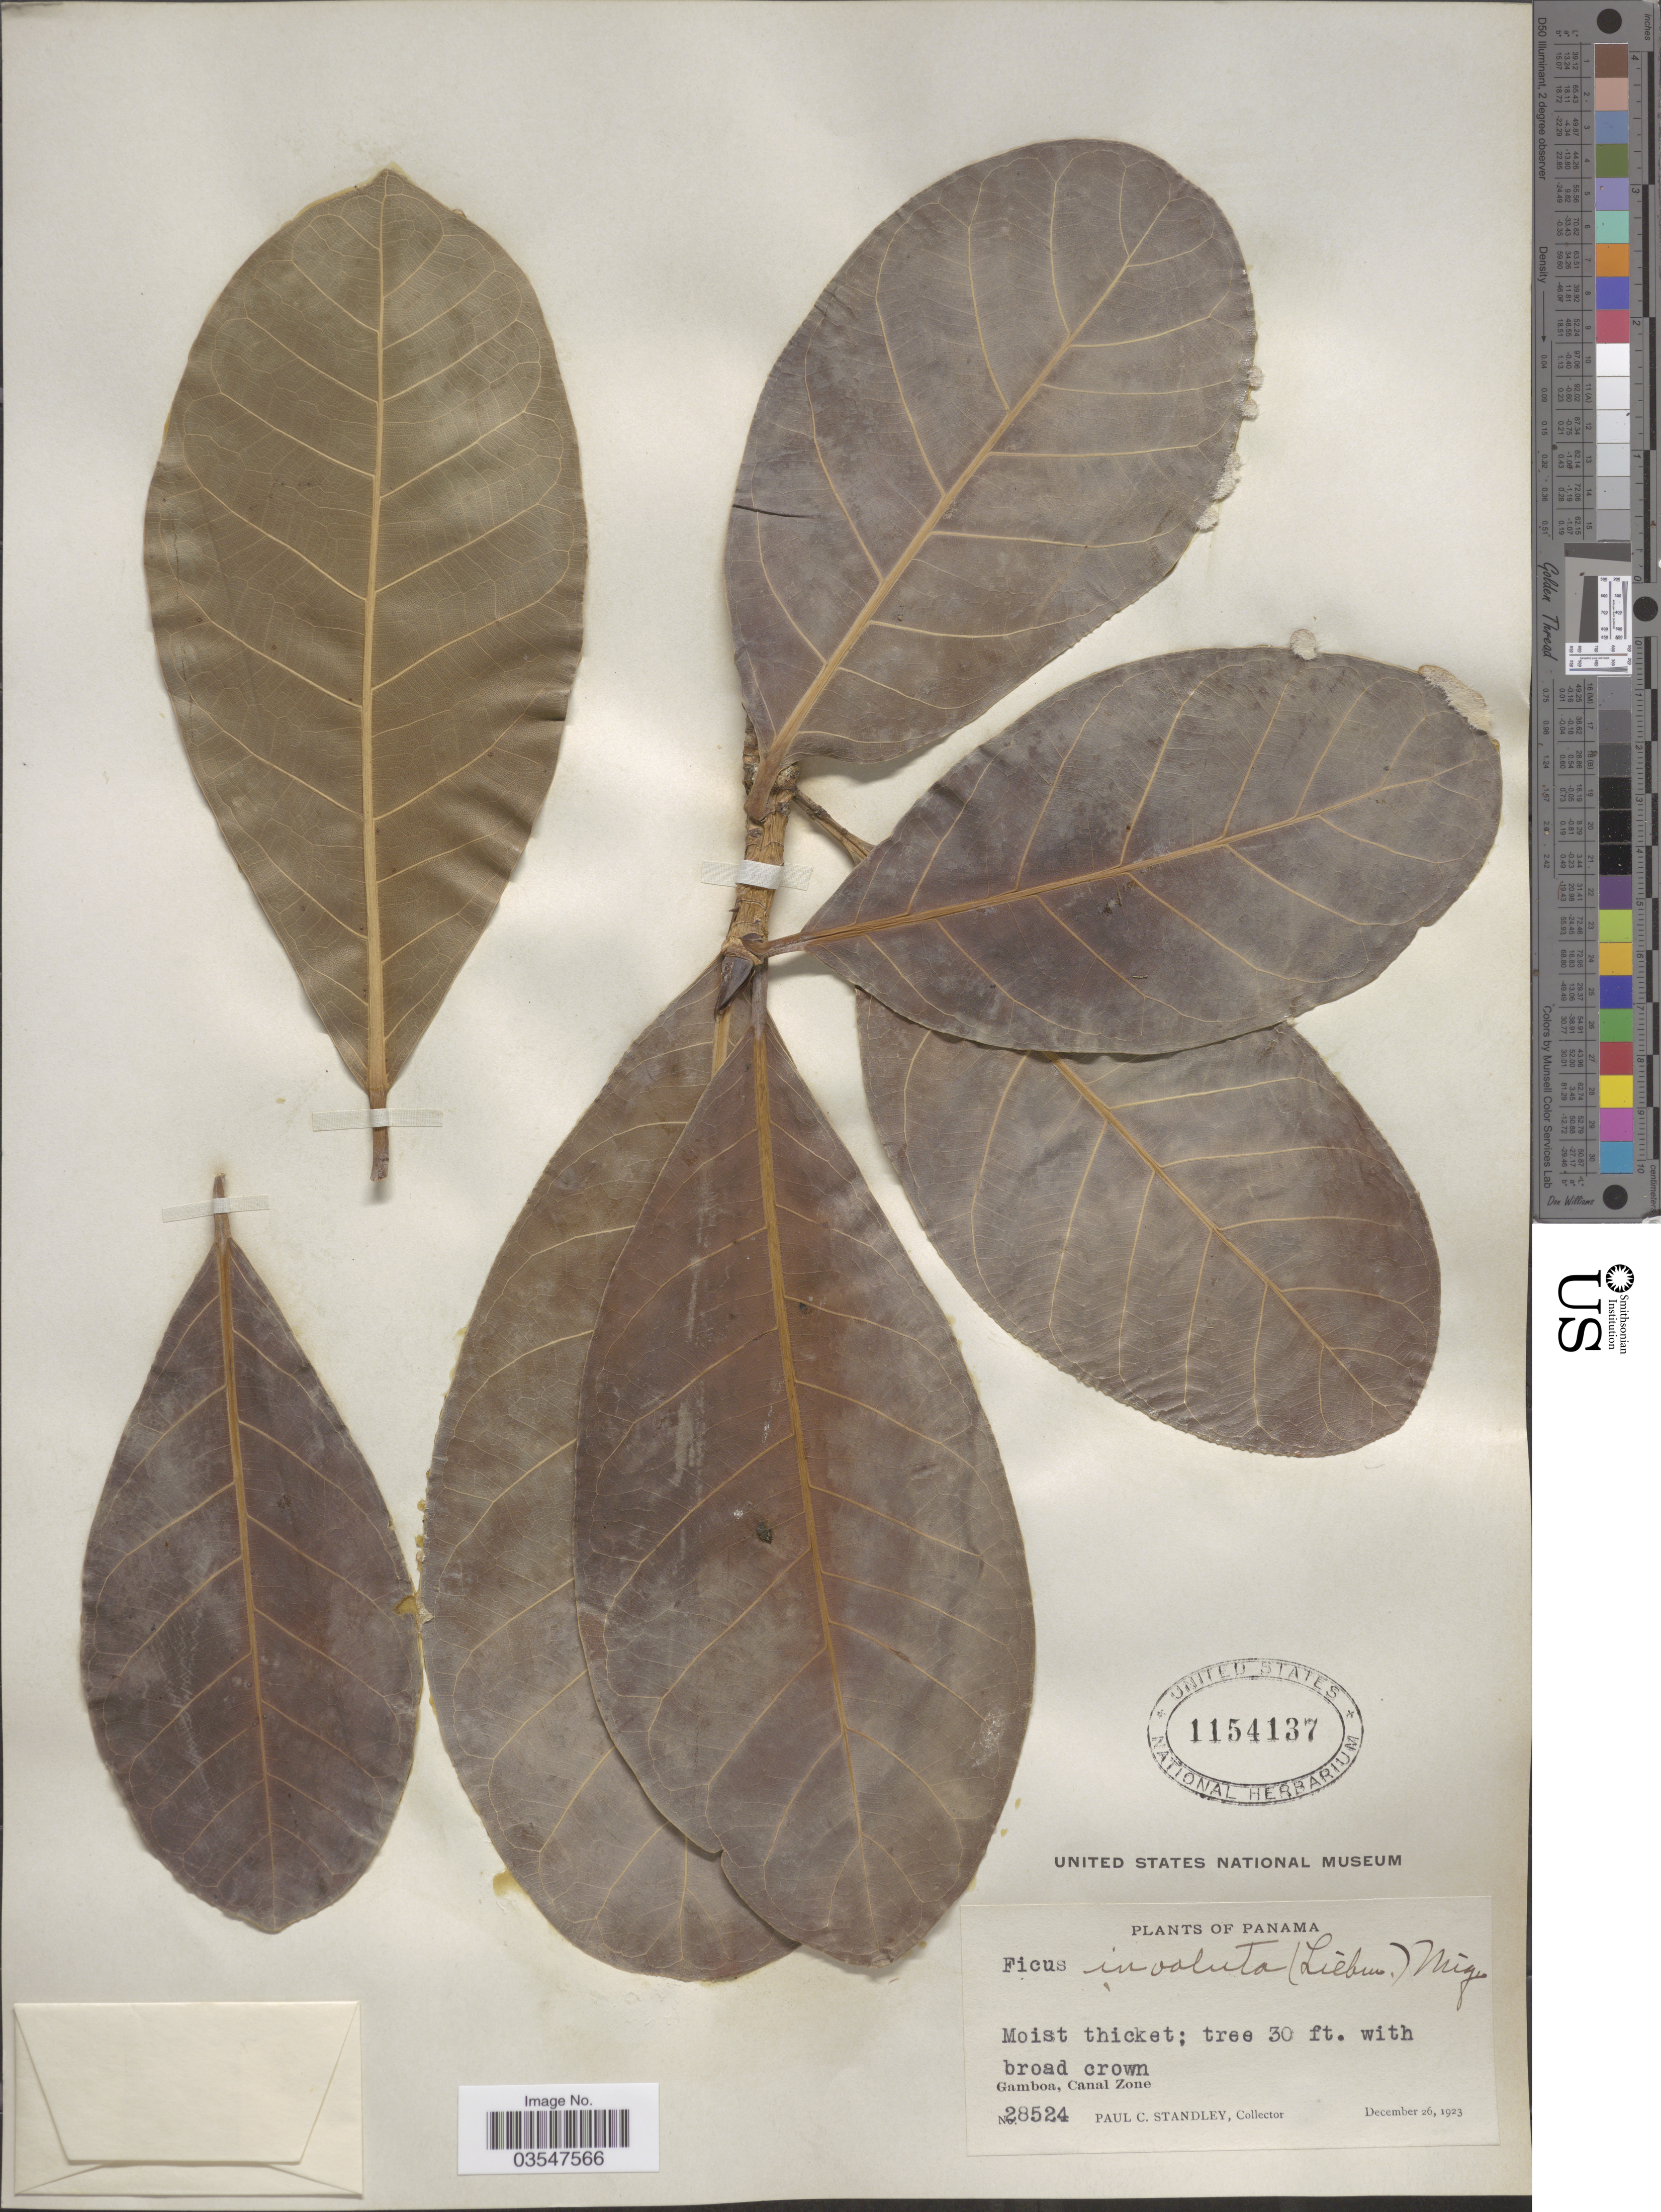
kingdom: Plantae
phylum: Tracheophyta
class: Magnoliopsida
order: Rosales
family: Moraceae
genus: Ficus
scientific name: Ficus obtusifolia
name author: Kunth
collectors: P. C. Standley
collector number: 28524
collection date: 1923-12-26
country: Panama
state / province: Colón / Panamá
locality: Gamboa, Canal Zone.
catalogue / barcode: US 1154137